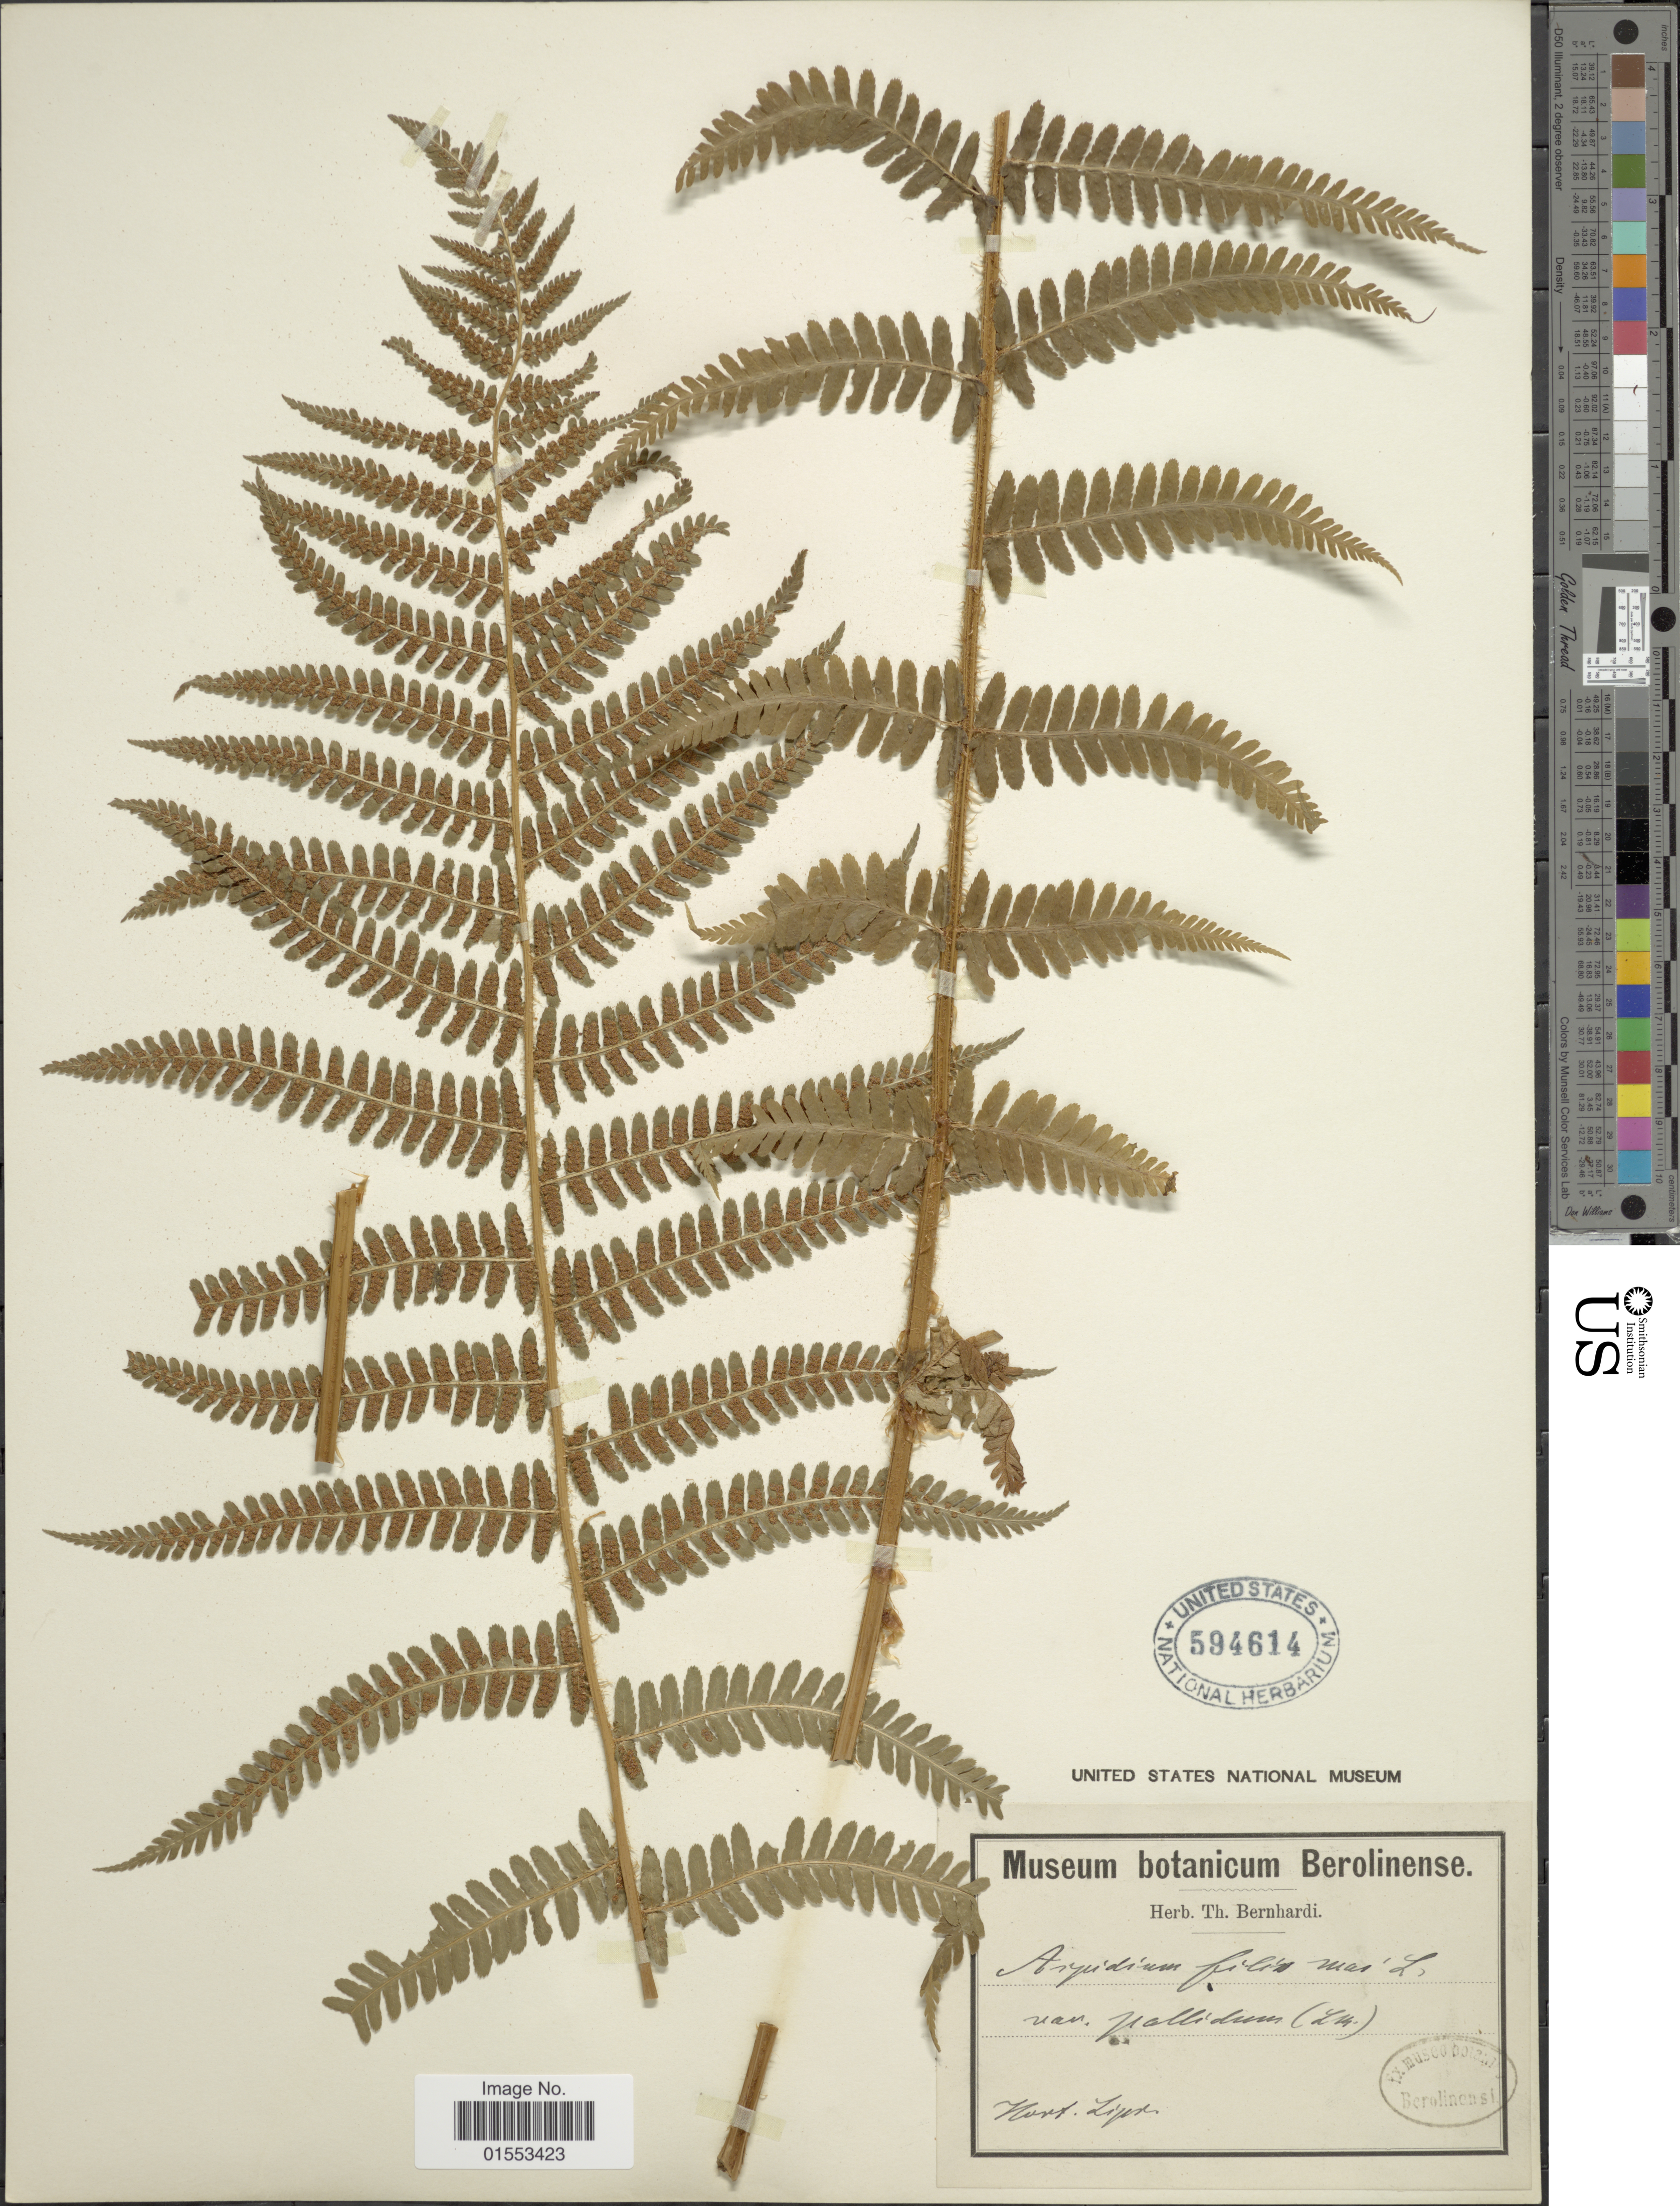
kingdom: Plantae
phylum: Tracheophyta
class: Polypodiopsida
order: Polypodiales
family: Dryopteridaceae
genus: Dryopteris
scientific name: Dryopteris filix-mas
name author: (L.) Schott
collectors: ex herb. Bernhardi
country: Germany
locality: Hort, Lipse.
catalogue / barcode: US 594614